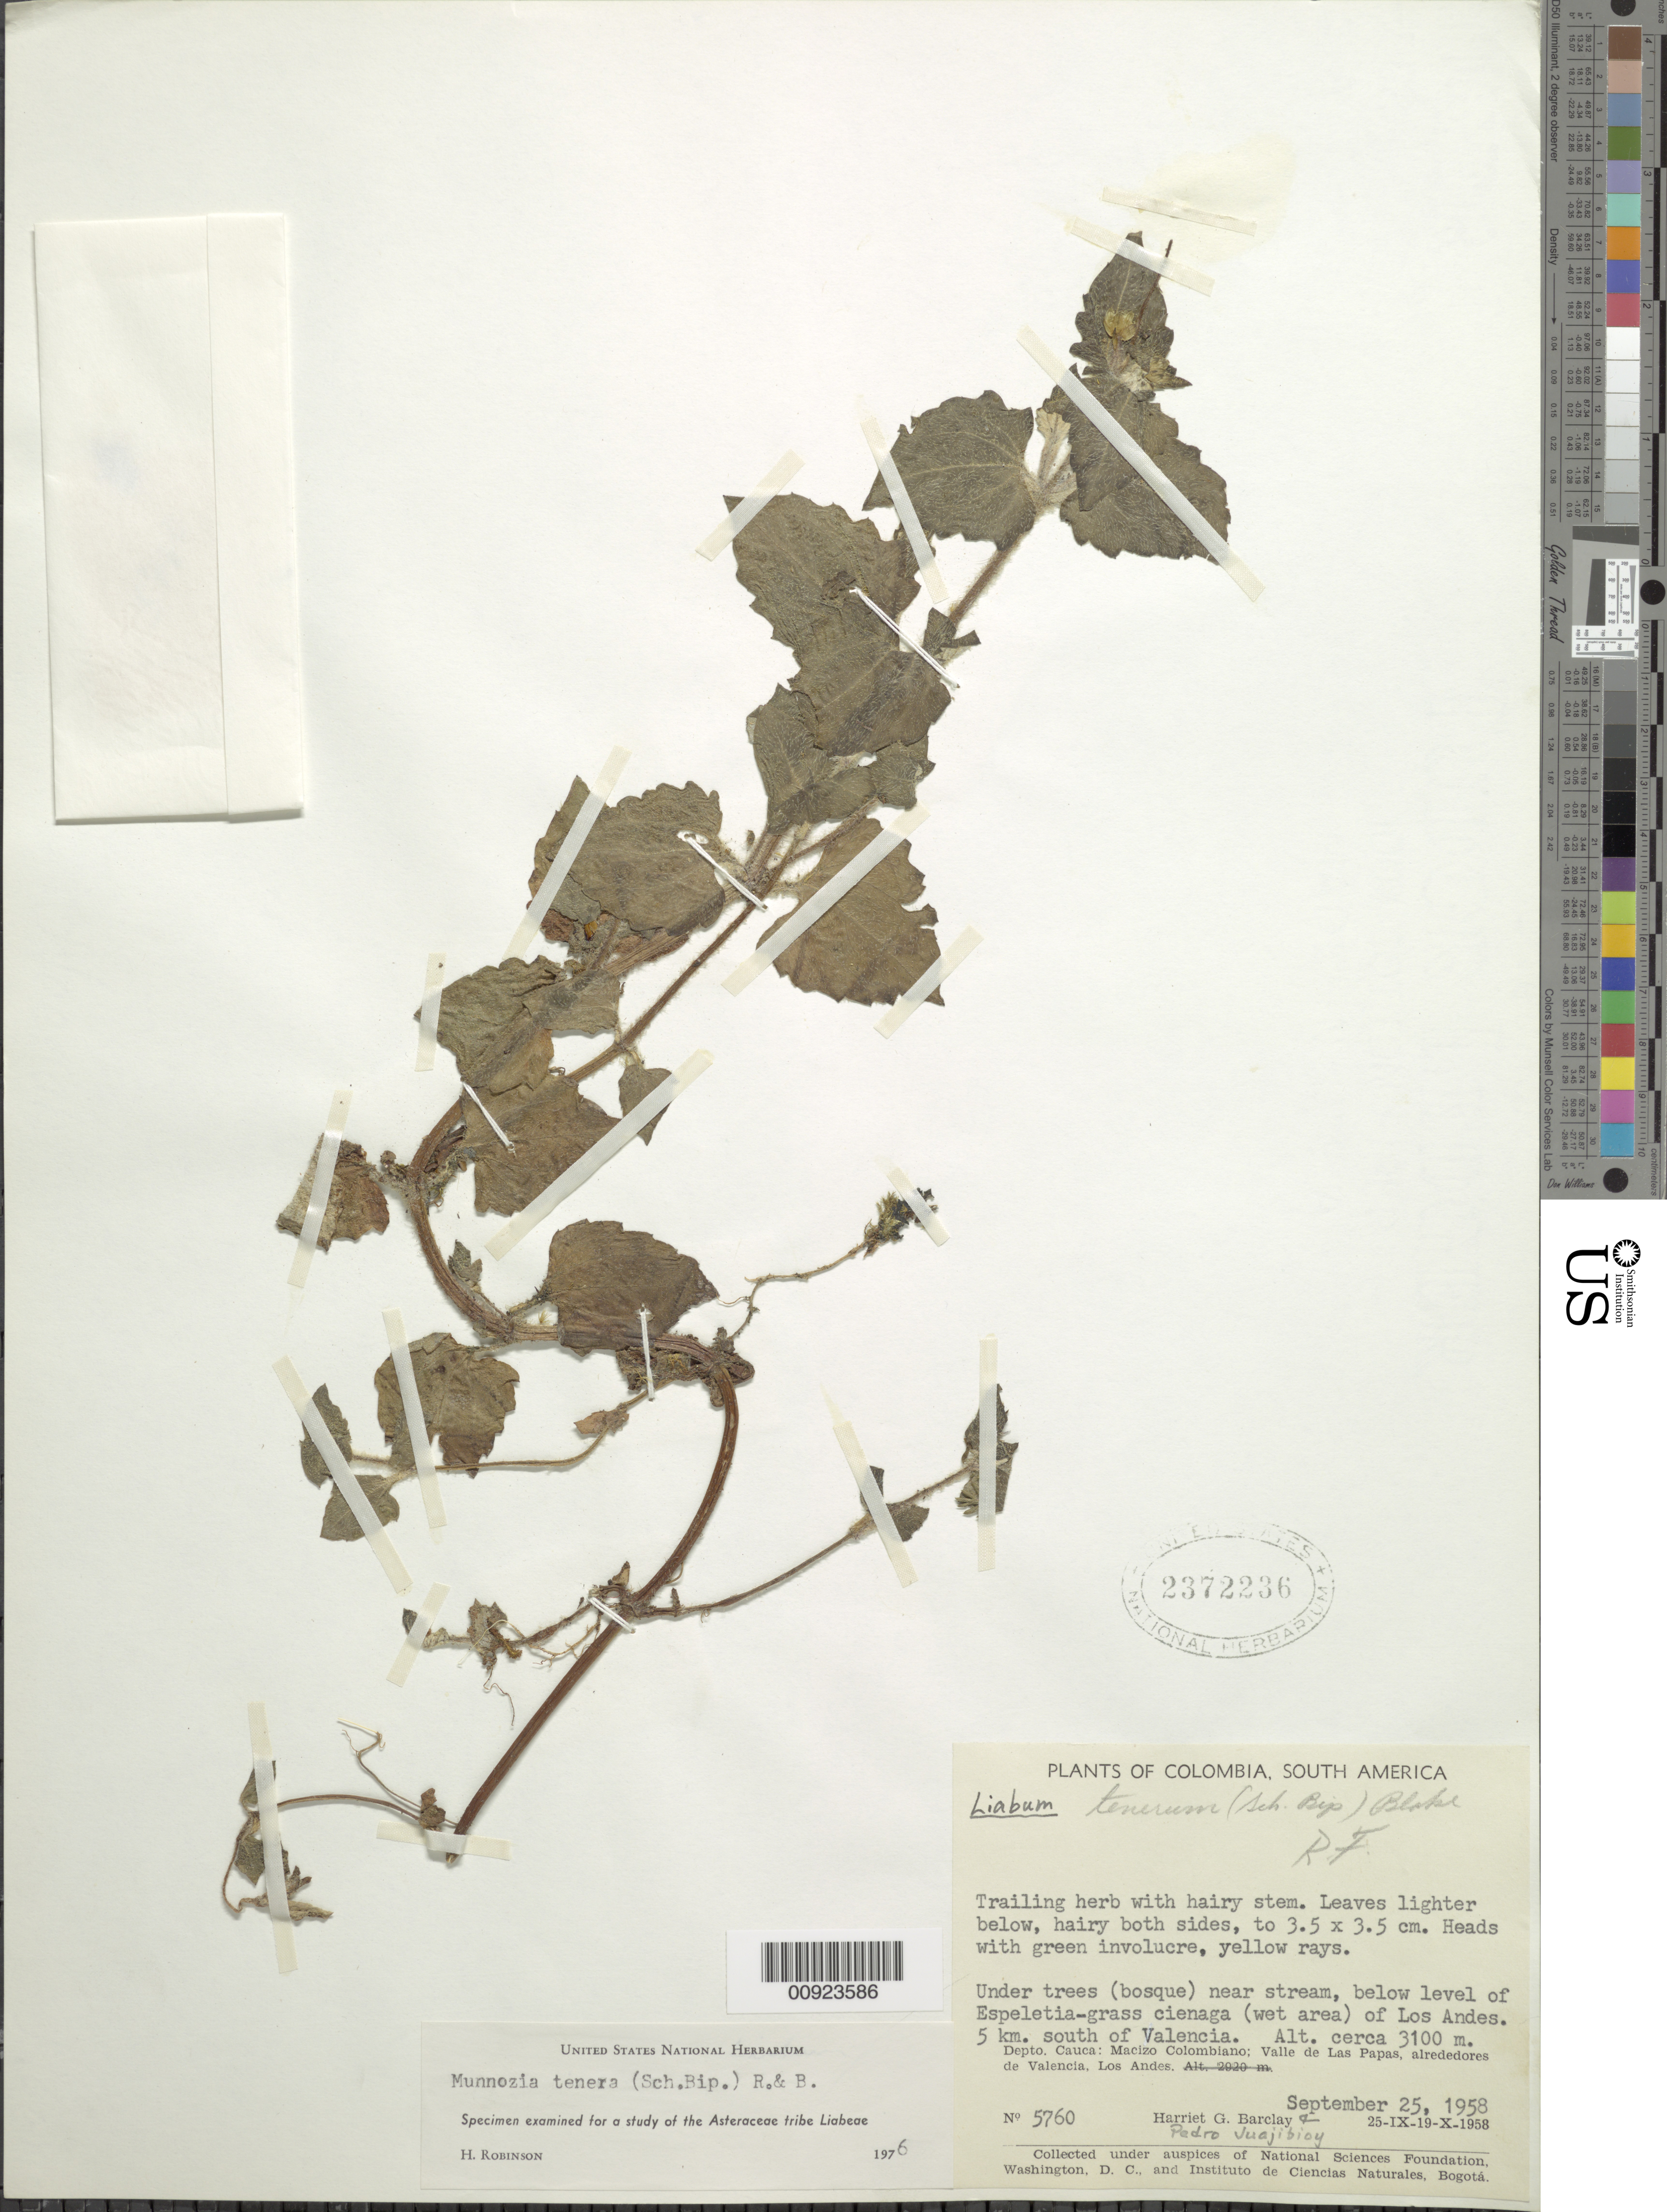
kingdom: Plantae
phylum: Tracheophyta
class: Magnoliopsida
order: Asterales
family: Asteraceae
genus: Munnozia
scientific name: Munnozia tenera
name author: (Sch. Bip.) H. Rob. & Brettell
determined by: Robinson, Harold E., (US)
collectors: H. G. Barclay & P. Juajibioy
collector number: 5760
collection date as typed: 25-Sep-58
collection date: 1958-09-25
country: Colombia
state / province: Cauca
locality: Macizo Colombiano; Valle de Las Papas, alrededores de Valencia, Los Andes. 5 km south of Valencia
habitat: Under trees (bosque) near stream, below level of Espeletia-grass cienaga (wet area) of Los Andes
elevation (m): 3100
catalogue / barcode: US 2372236